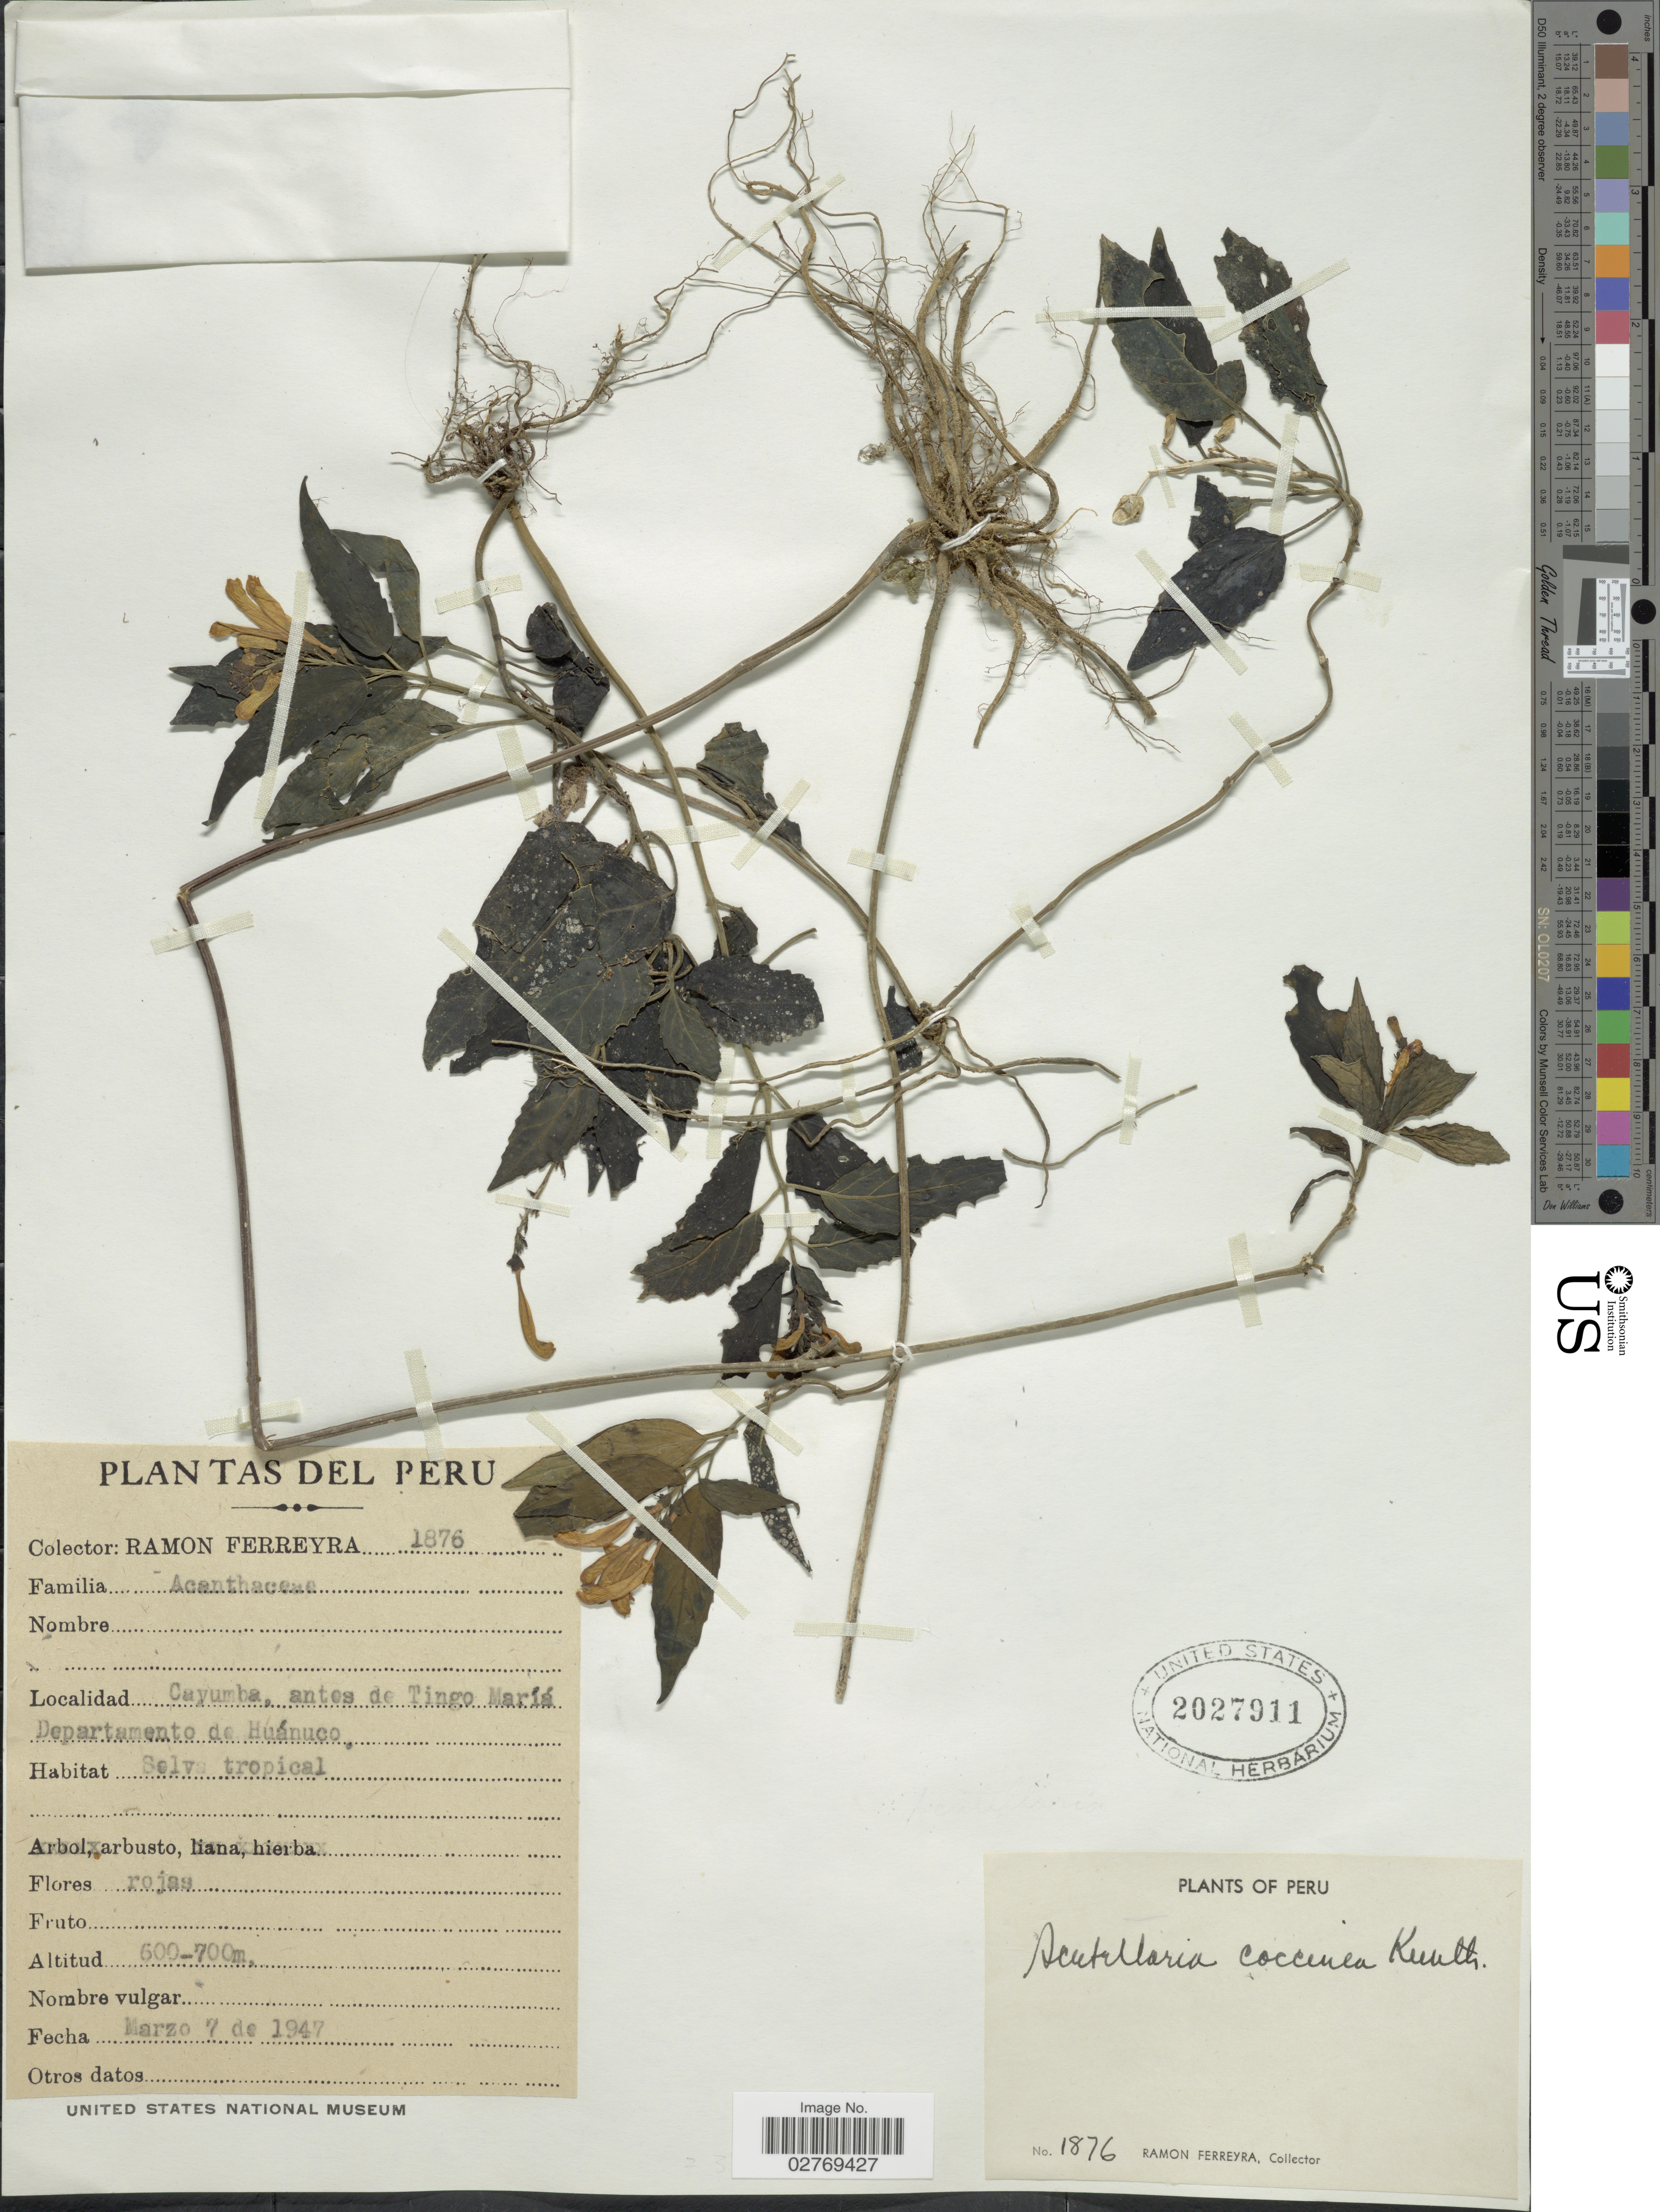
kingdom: Plantae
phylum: Tracheophyta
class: Magnoliopsida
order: Lamiales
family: Lamiaceae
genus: Scutellaria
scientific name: Scutellaria coccinea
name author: Kunth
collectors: R. A. Ferreyra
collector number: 1876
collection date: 1947-03-07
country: Peru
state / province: Huánuco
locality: Cayumba, antes de Tingo María, Departamento de Huánuco.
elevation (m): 600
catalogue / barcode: US 2027911